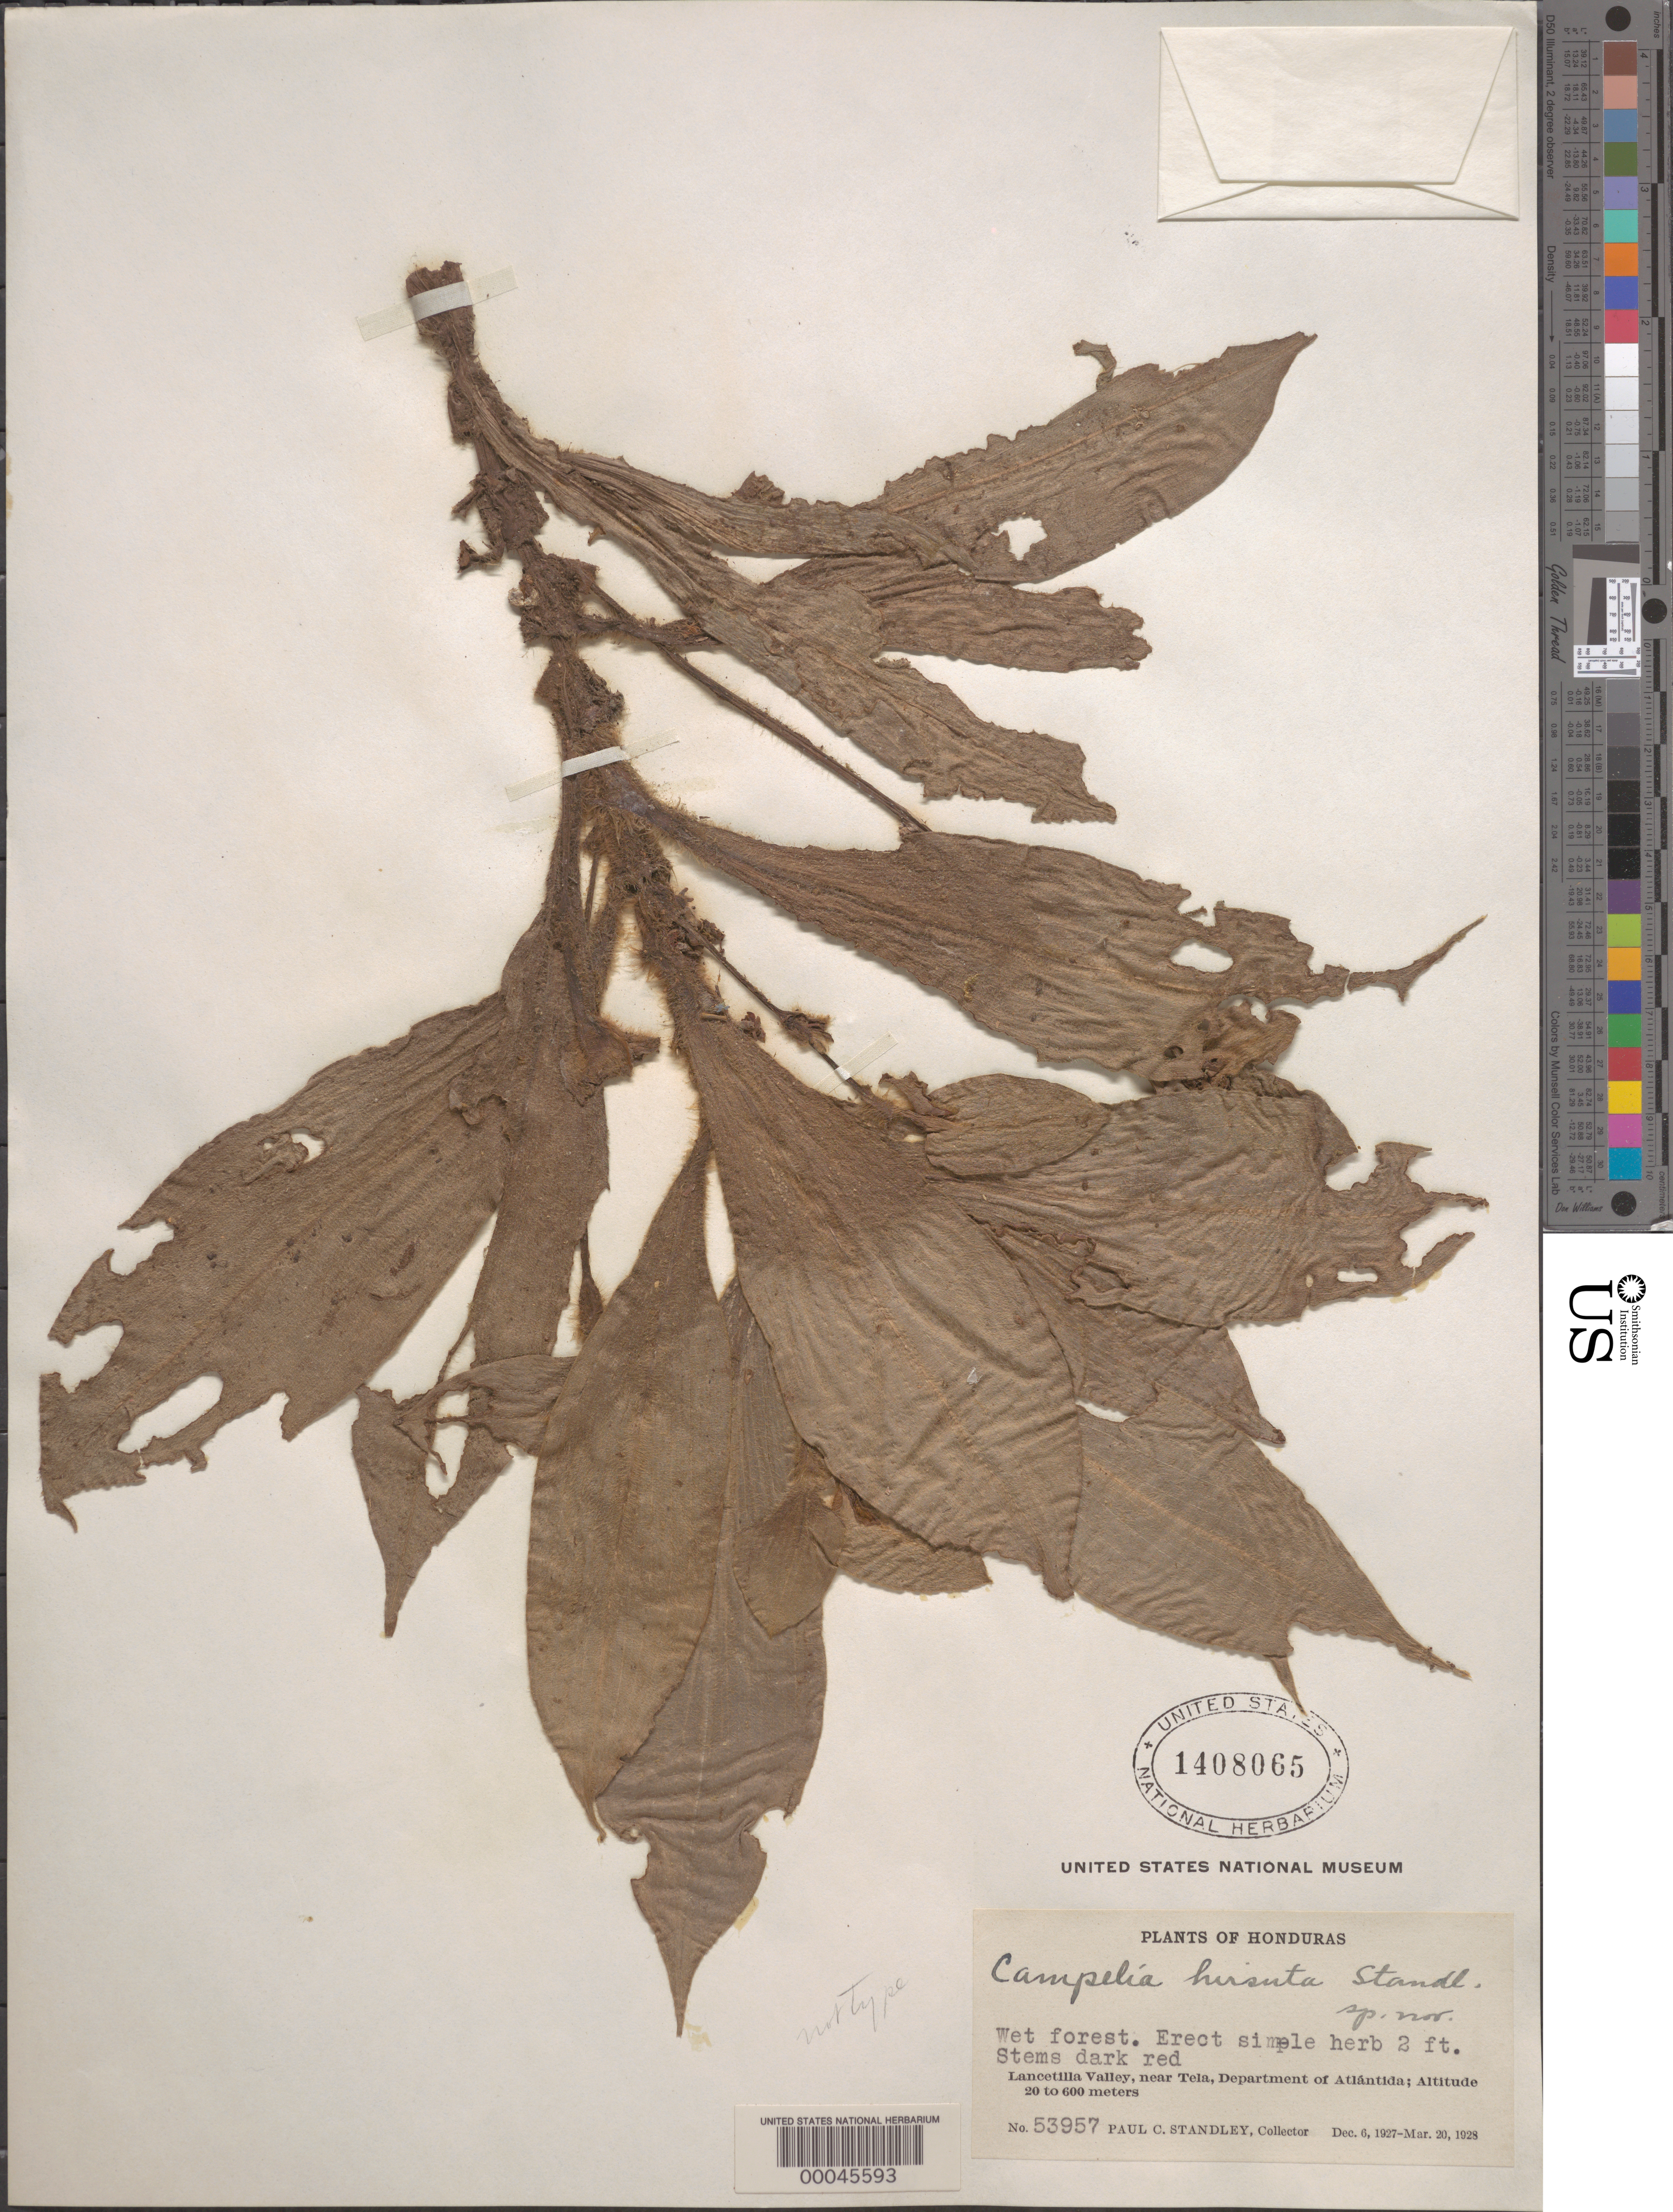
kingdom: Plantae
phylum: Tracheophyta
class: Liliopsida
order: Commelinales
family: Commelinaceae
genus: Tradescantia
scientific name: Tradescantia huehueteca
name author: (Standl. & Steyerm.) D.R. Hunt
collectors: P. C. Standley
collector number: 53957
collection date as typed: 06 Dec 1927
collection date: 1927-12-06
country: Honduras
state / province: Atlántida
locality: Lancetilla Valley, near Tela.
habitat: Wet forest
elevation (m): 20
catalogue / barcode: US 1408065